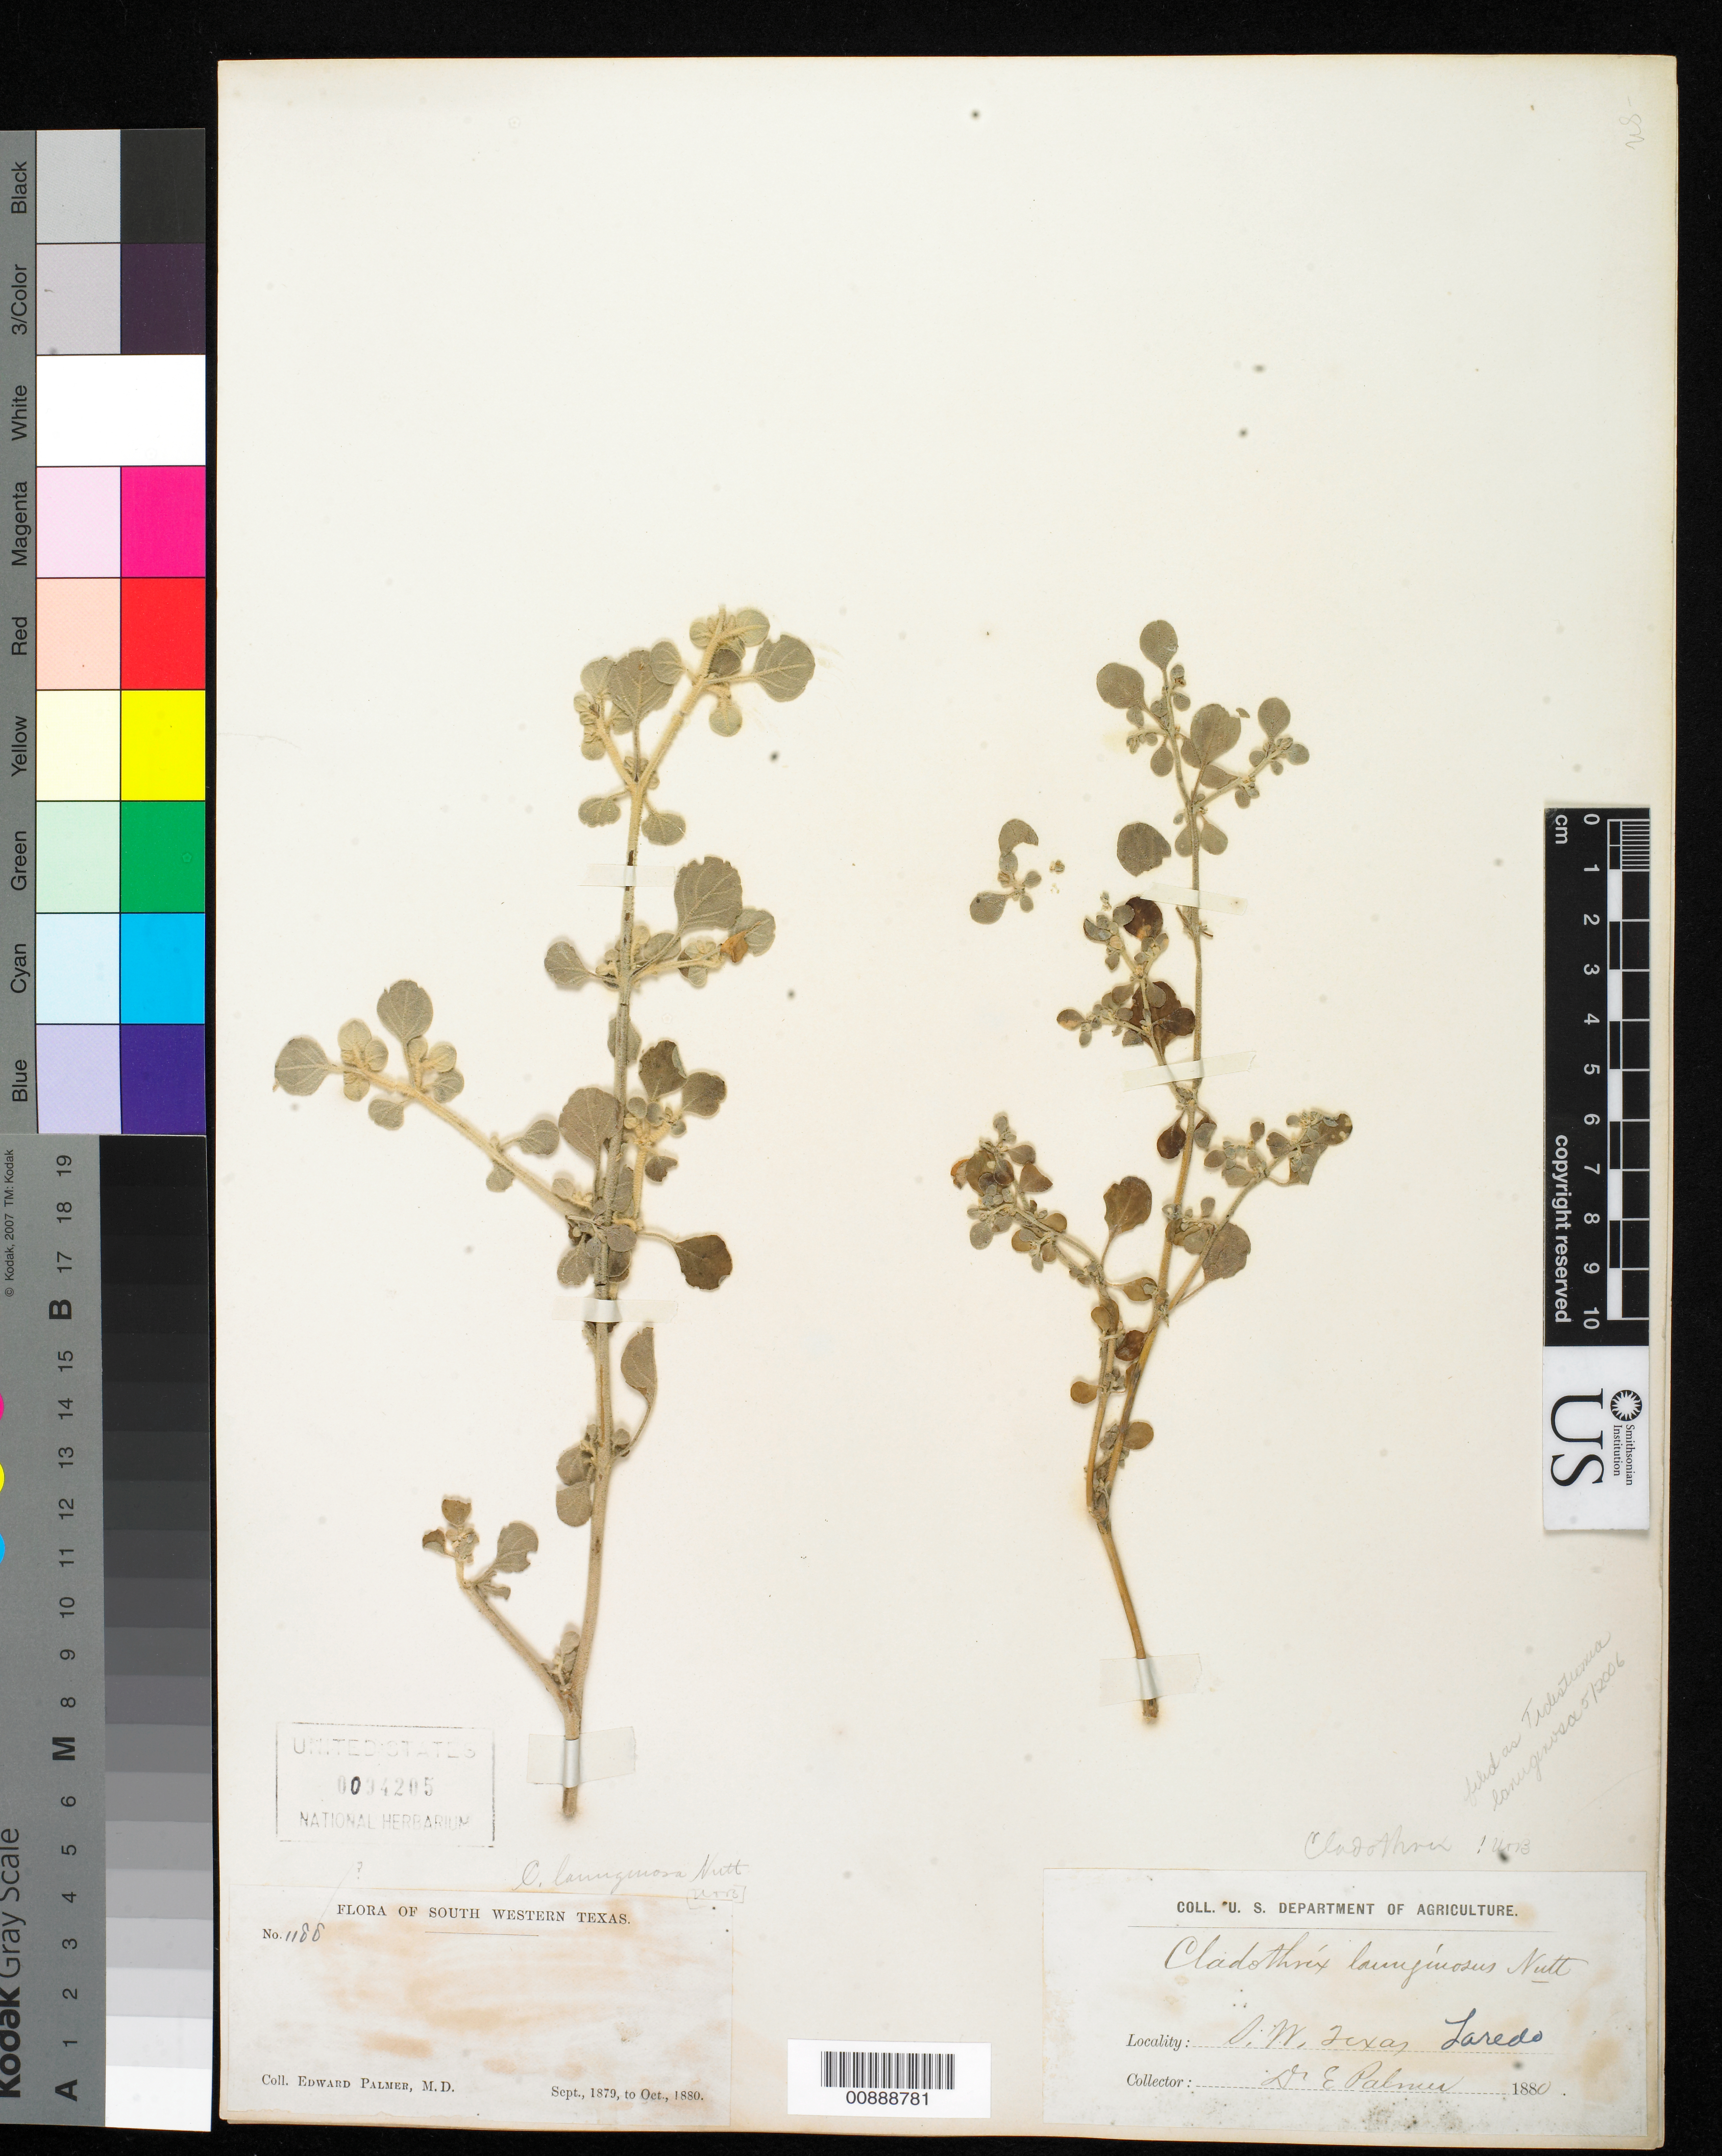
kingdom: Plantae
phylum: Tracheophyta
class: Magnoliopsida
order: Caryophyllales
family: Amaranthaceae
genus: Tidestromia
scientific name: Tidestromia lanuginosa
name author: (Nutt.) Standl.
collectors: E. Palmer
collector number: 1188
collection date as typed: Sep 1879 to -- Oct 1880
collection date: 1879-09/1880-10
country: United States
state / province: Texas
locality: Laredo, Texas.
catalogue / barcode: US 94205